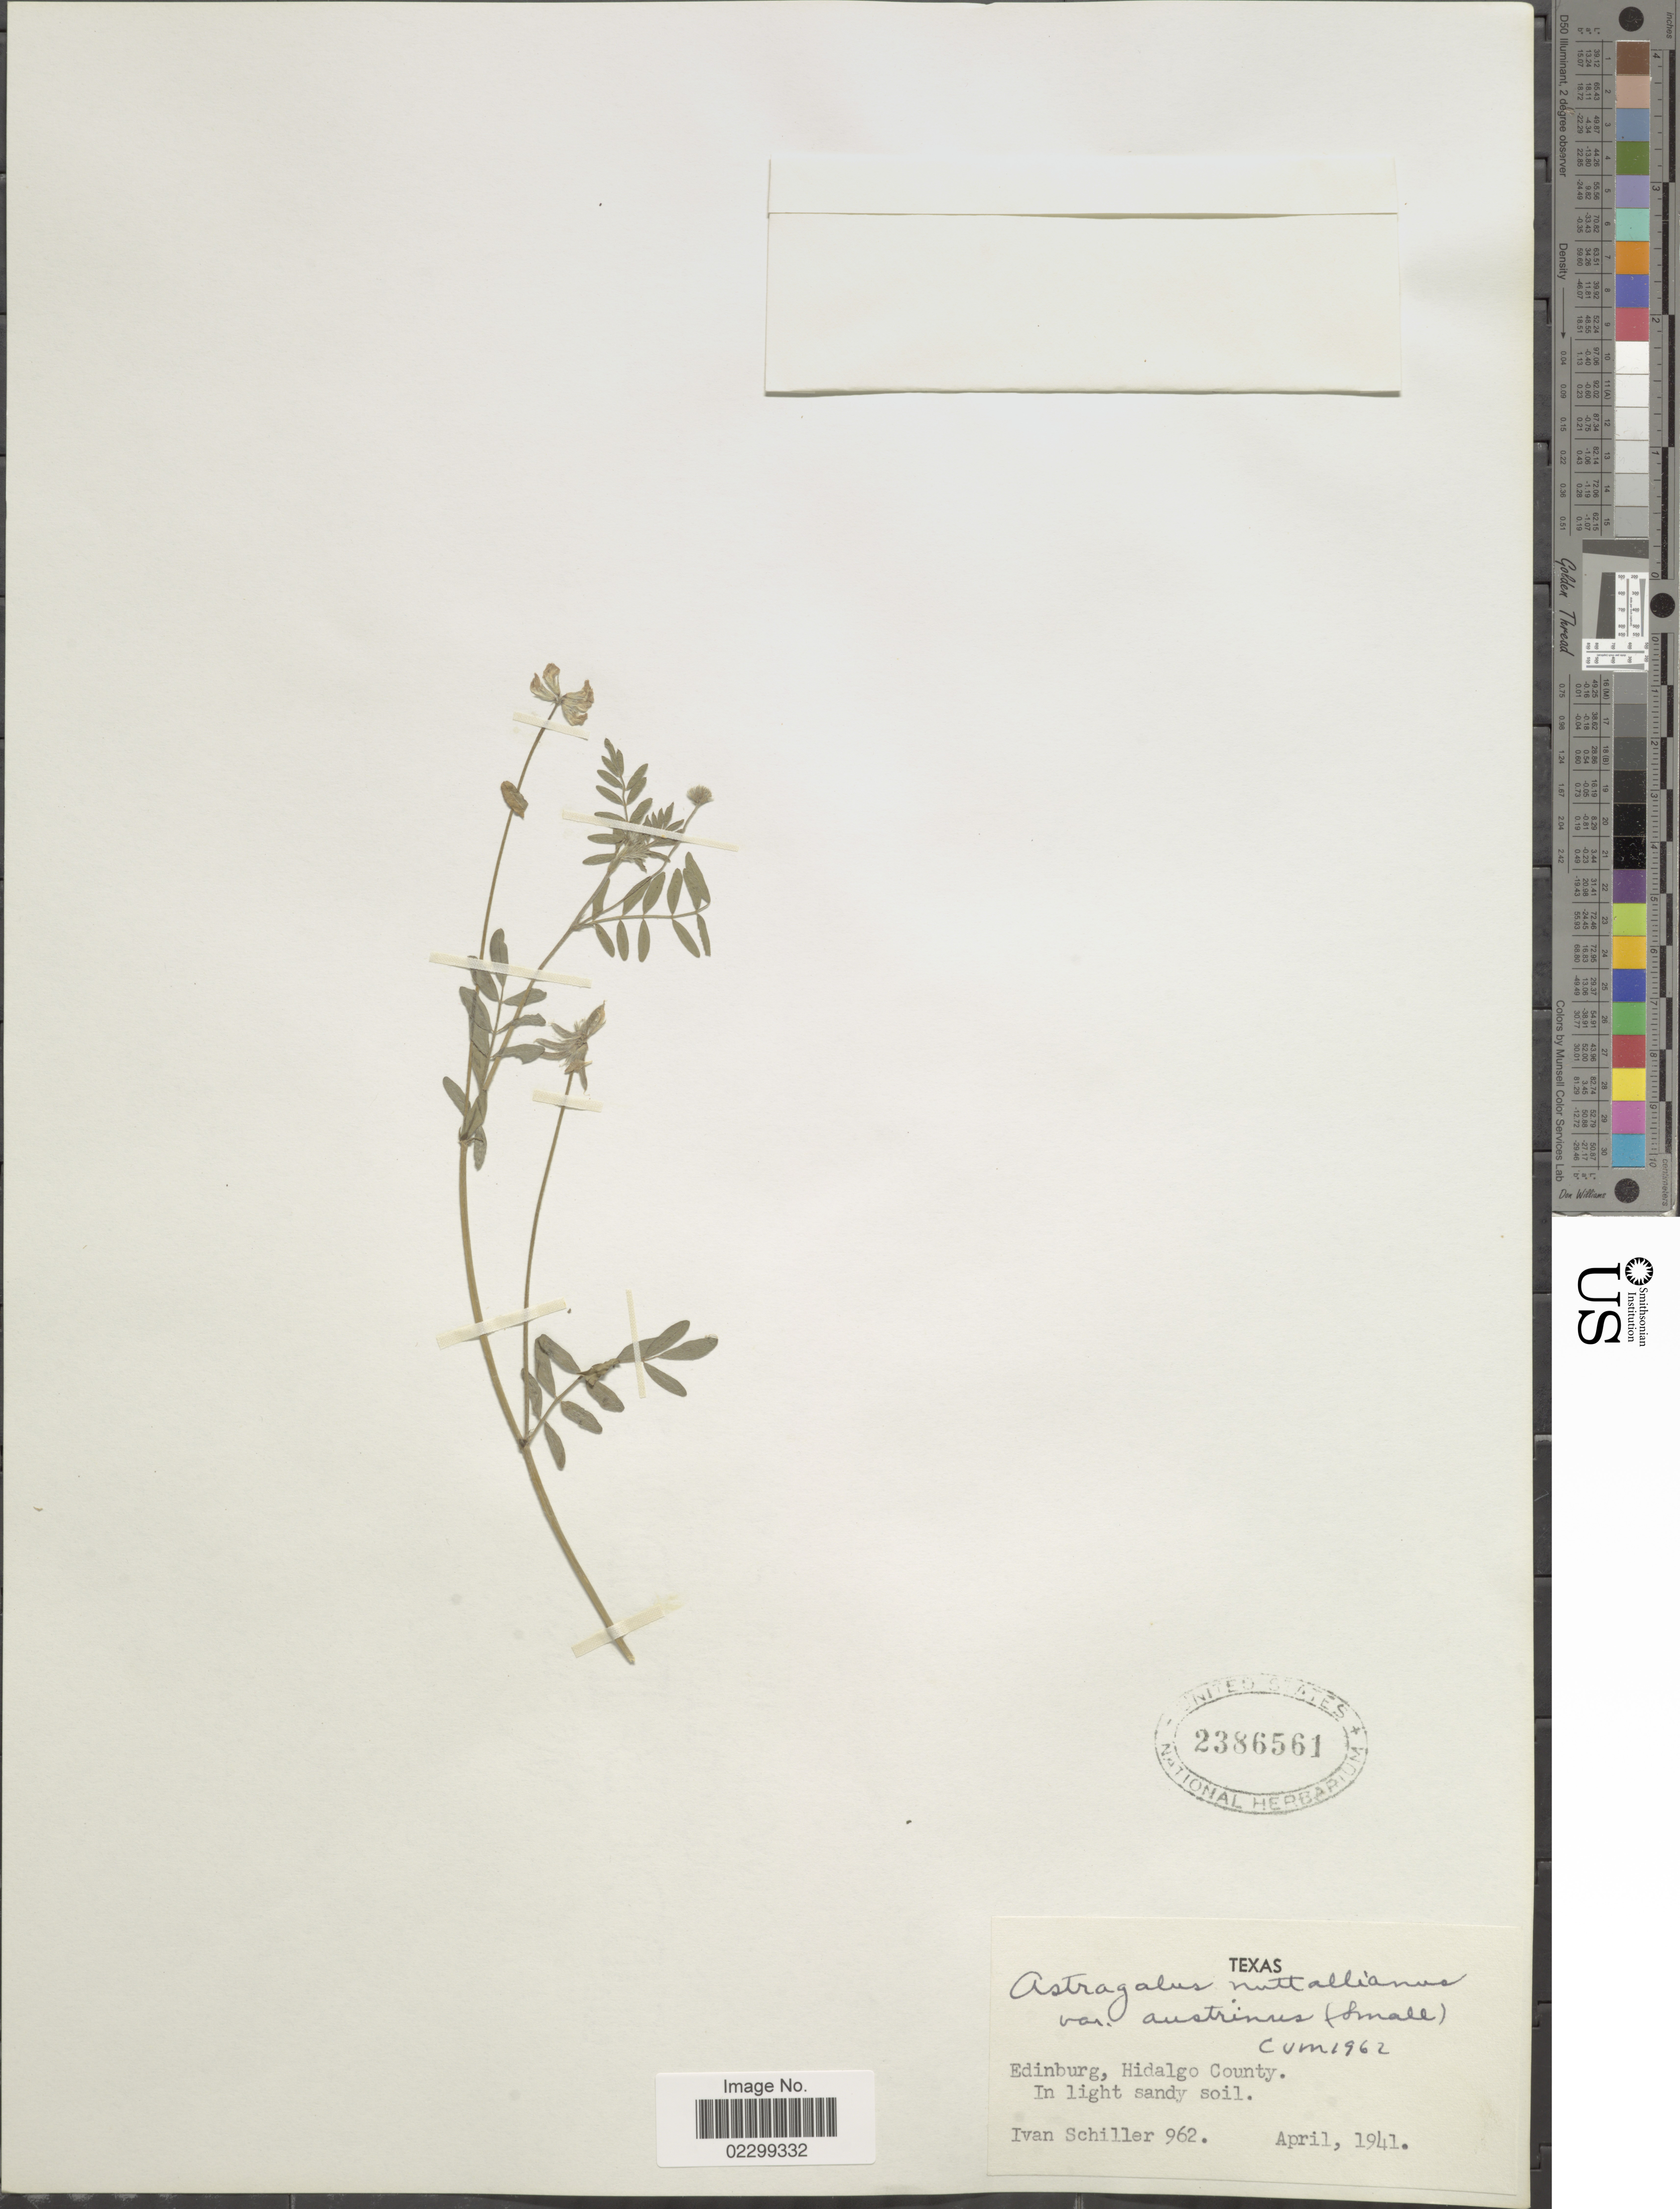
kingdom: Plantae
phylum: Tracheophyta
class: Magnoliopsida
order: Fabales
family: Fabaceae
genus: Astragalus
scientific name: Astragalus austrinus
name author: (Small) O.E. Schulz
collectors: I. Schiller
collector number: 962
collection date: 1941-04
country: United States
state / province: Texas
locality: Edinburg, Hidalgo County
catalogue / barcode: US 2386561